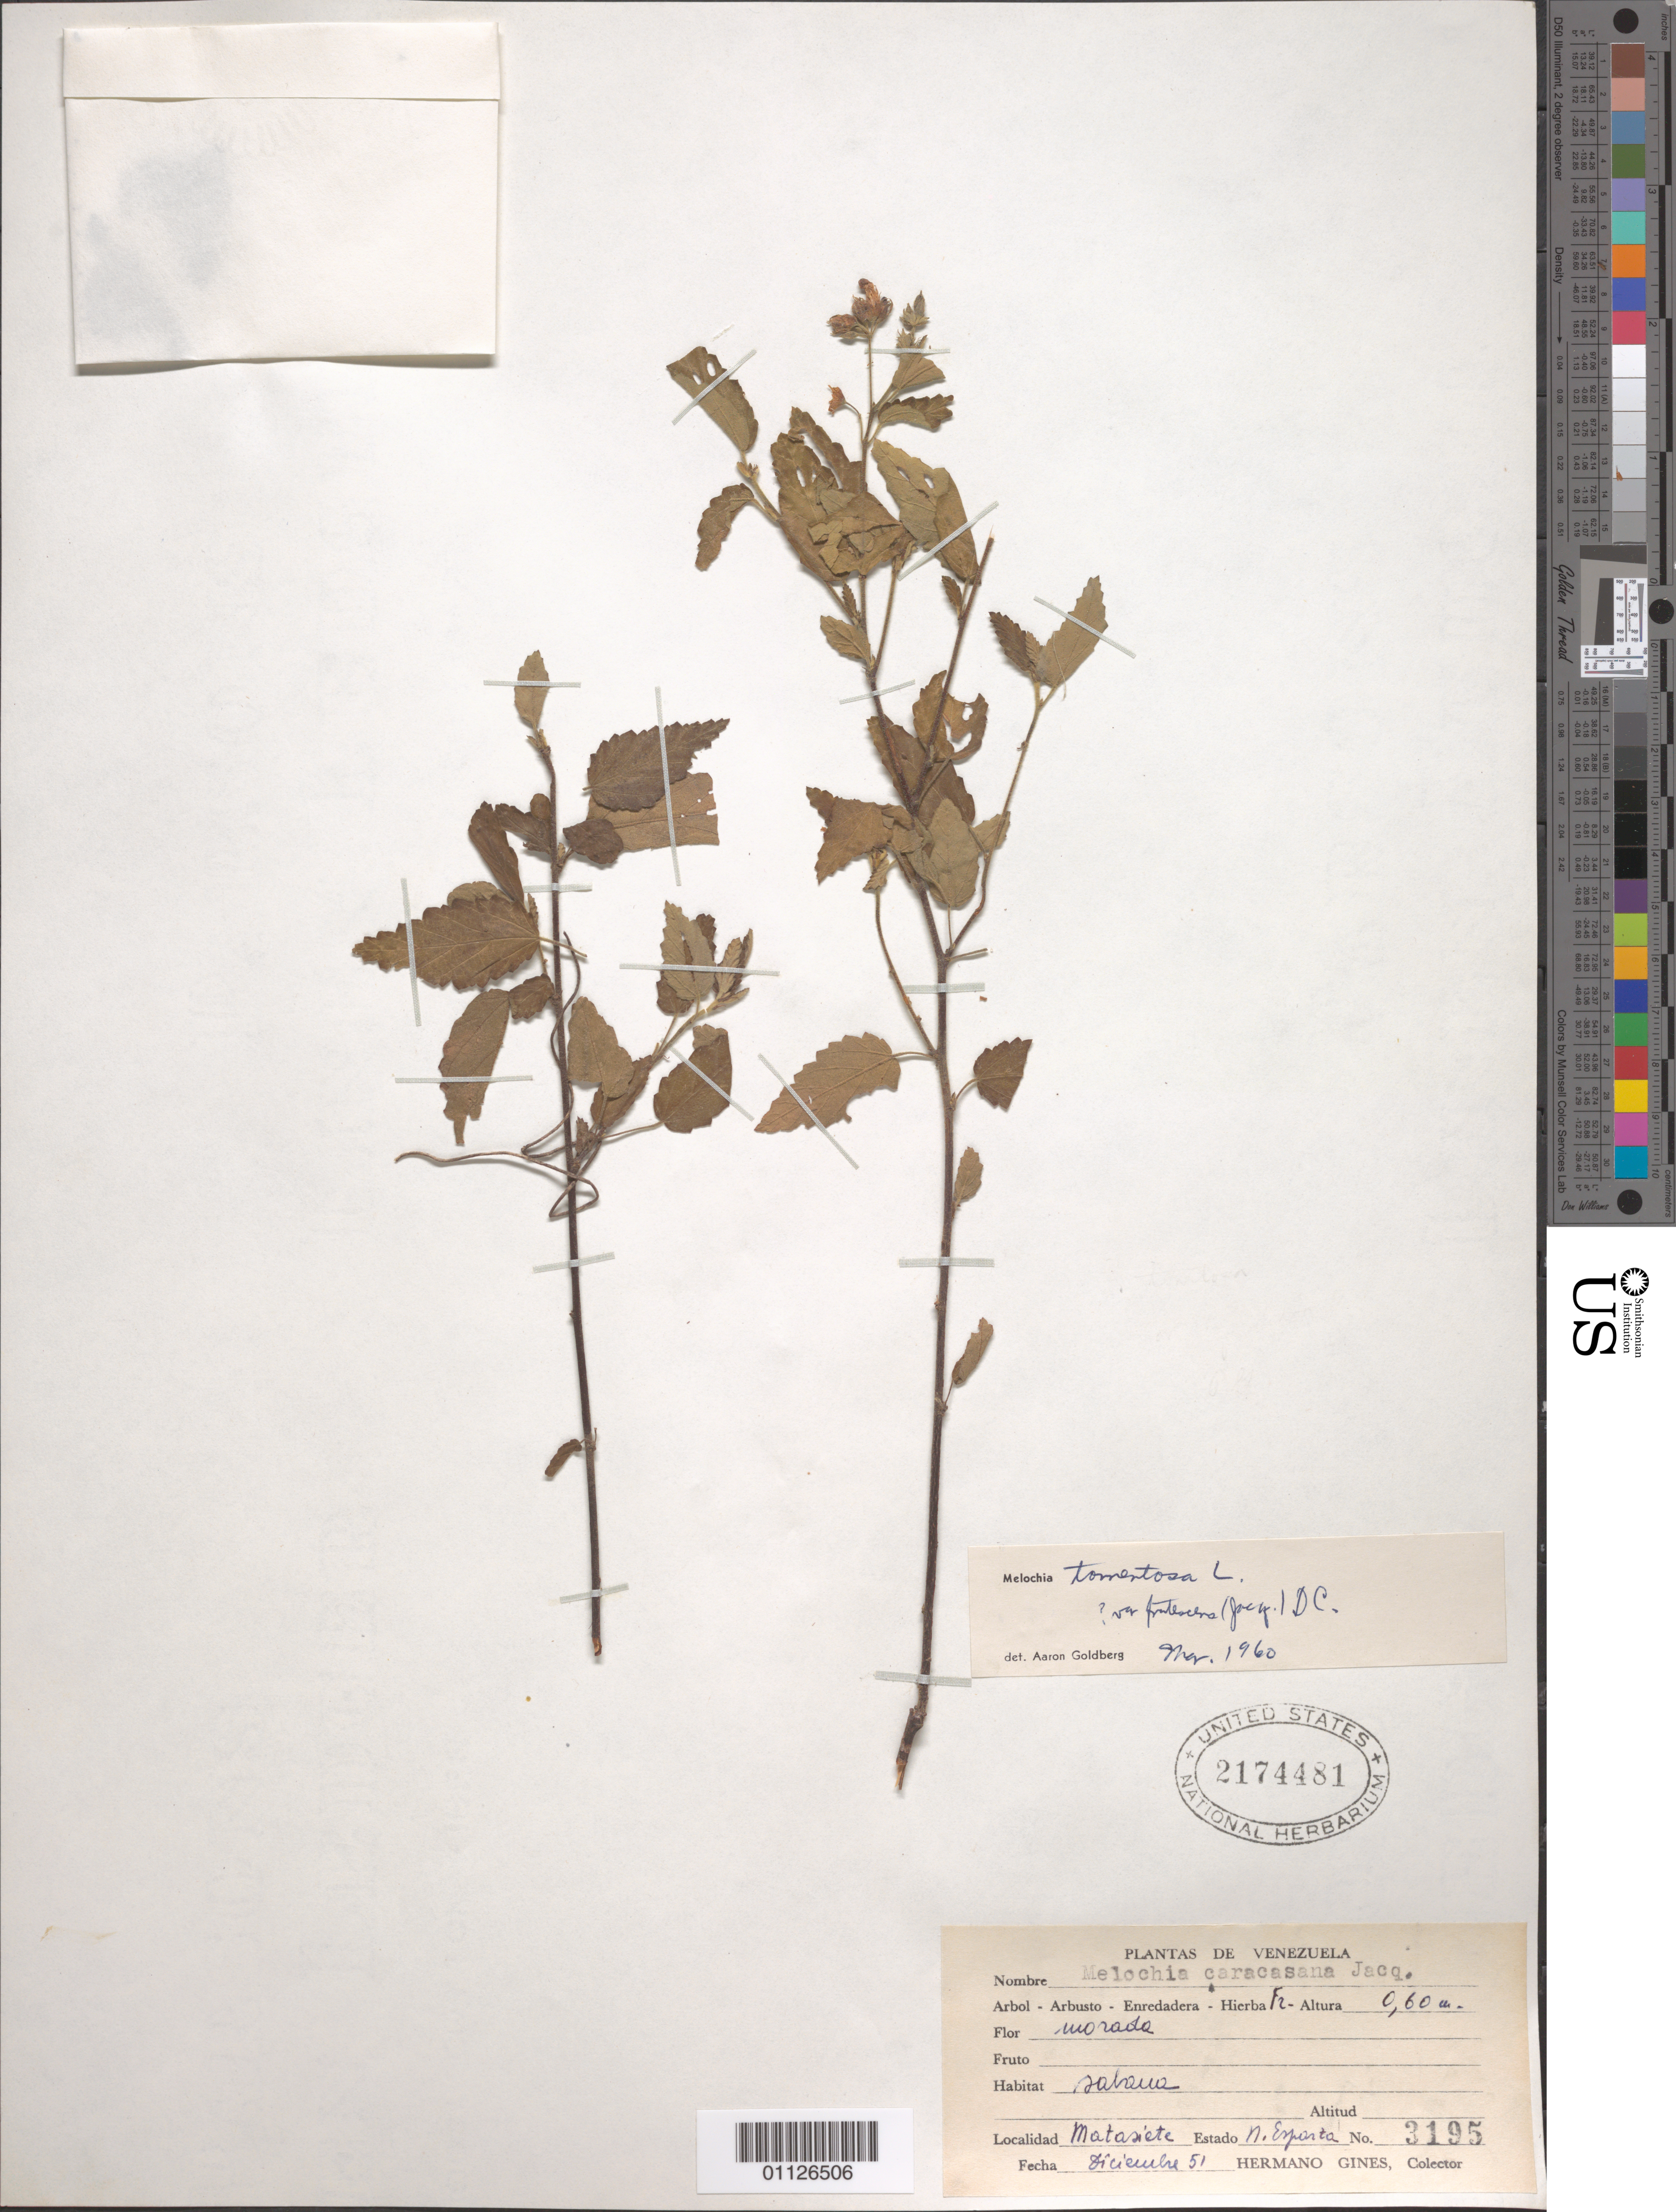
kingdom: Plantae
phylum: Tracheophyta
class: Magnoliopsida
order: Malvales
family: Malvaceae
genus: Melochia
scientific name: Melochia tomentosa var. frutescens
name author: DC.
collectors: Bro. Gines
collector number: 3195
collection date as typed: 01 Dec 1951 to 31 Dec 1951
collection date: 1951-12-01/1951-12-31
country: Venezuela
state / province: Nueva Esparta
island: Margarita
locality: Matasiete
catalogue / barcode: US 2174481